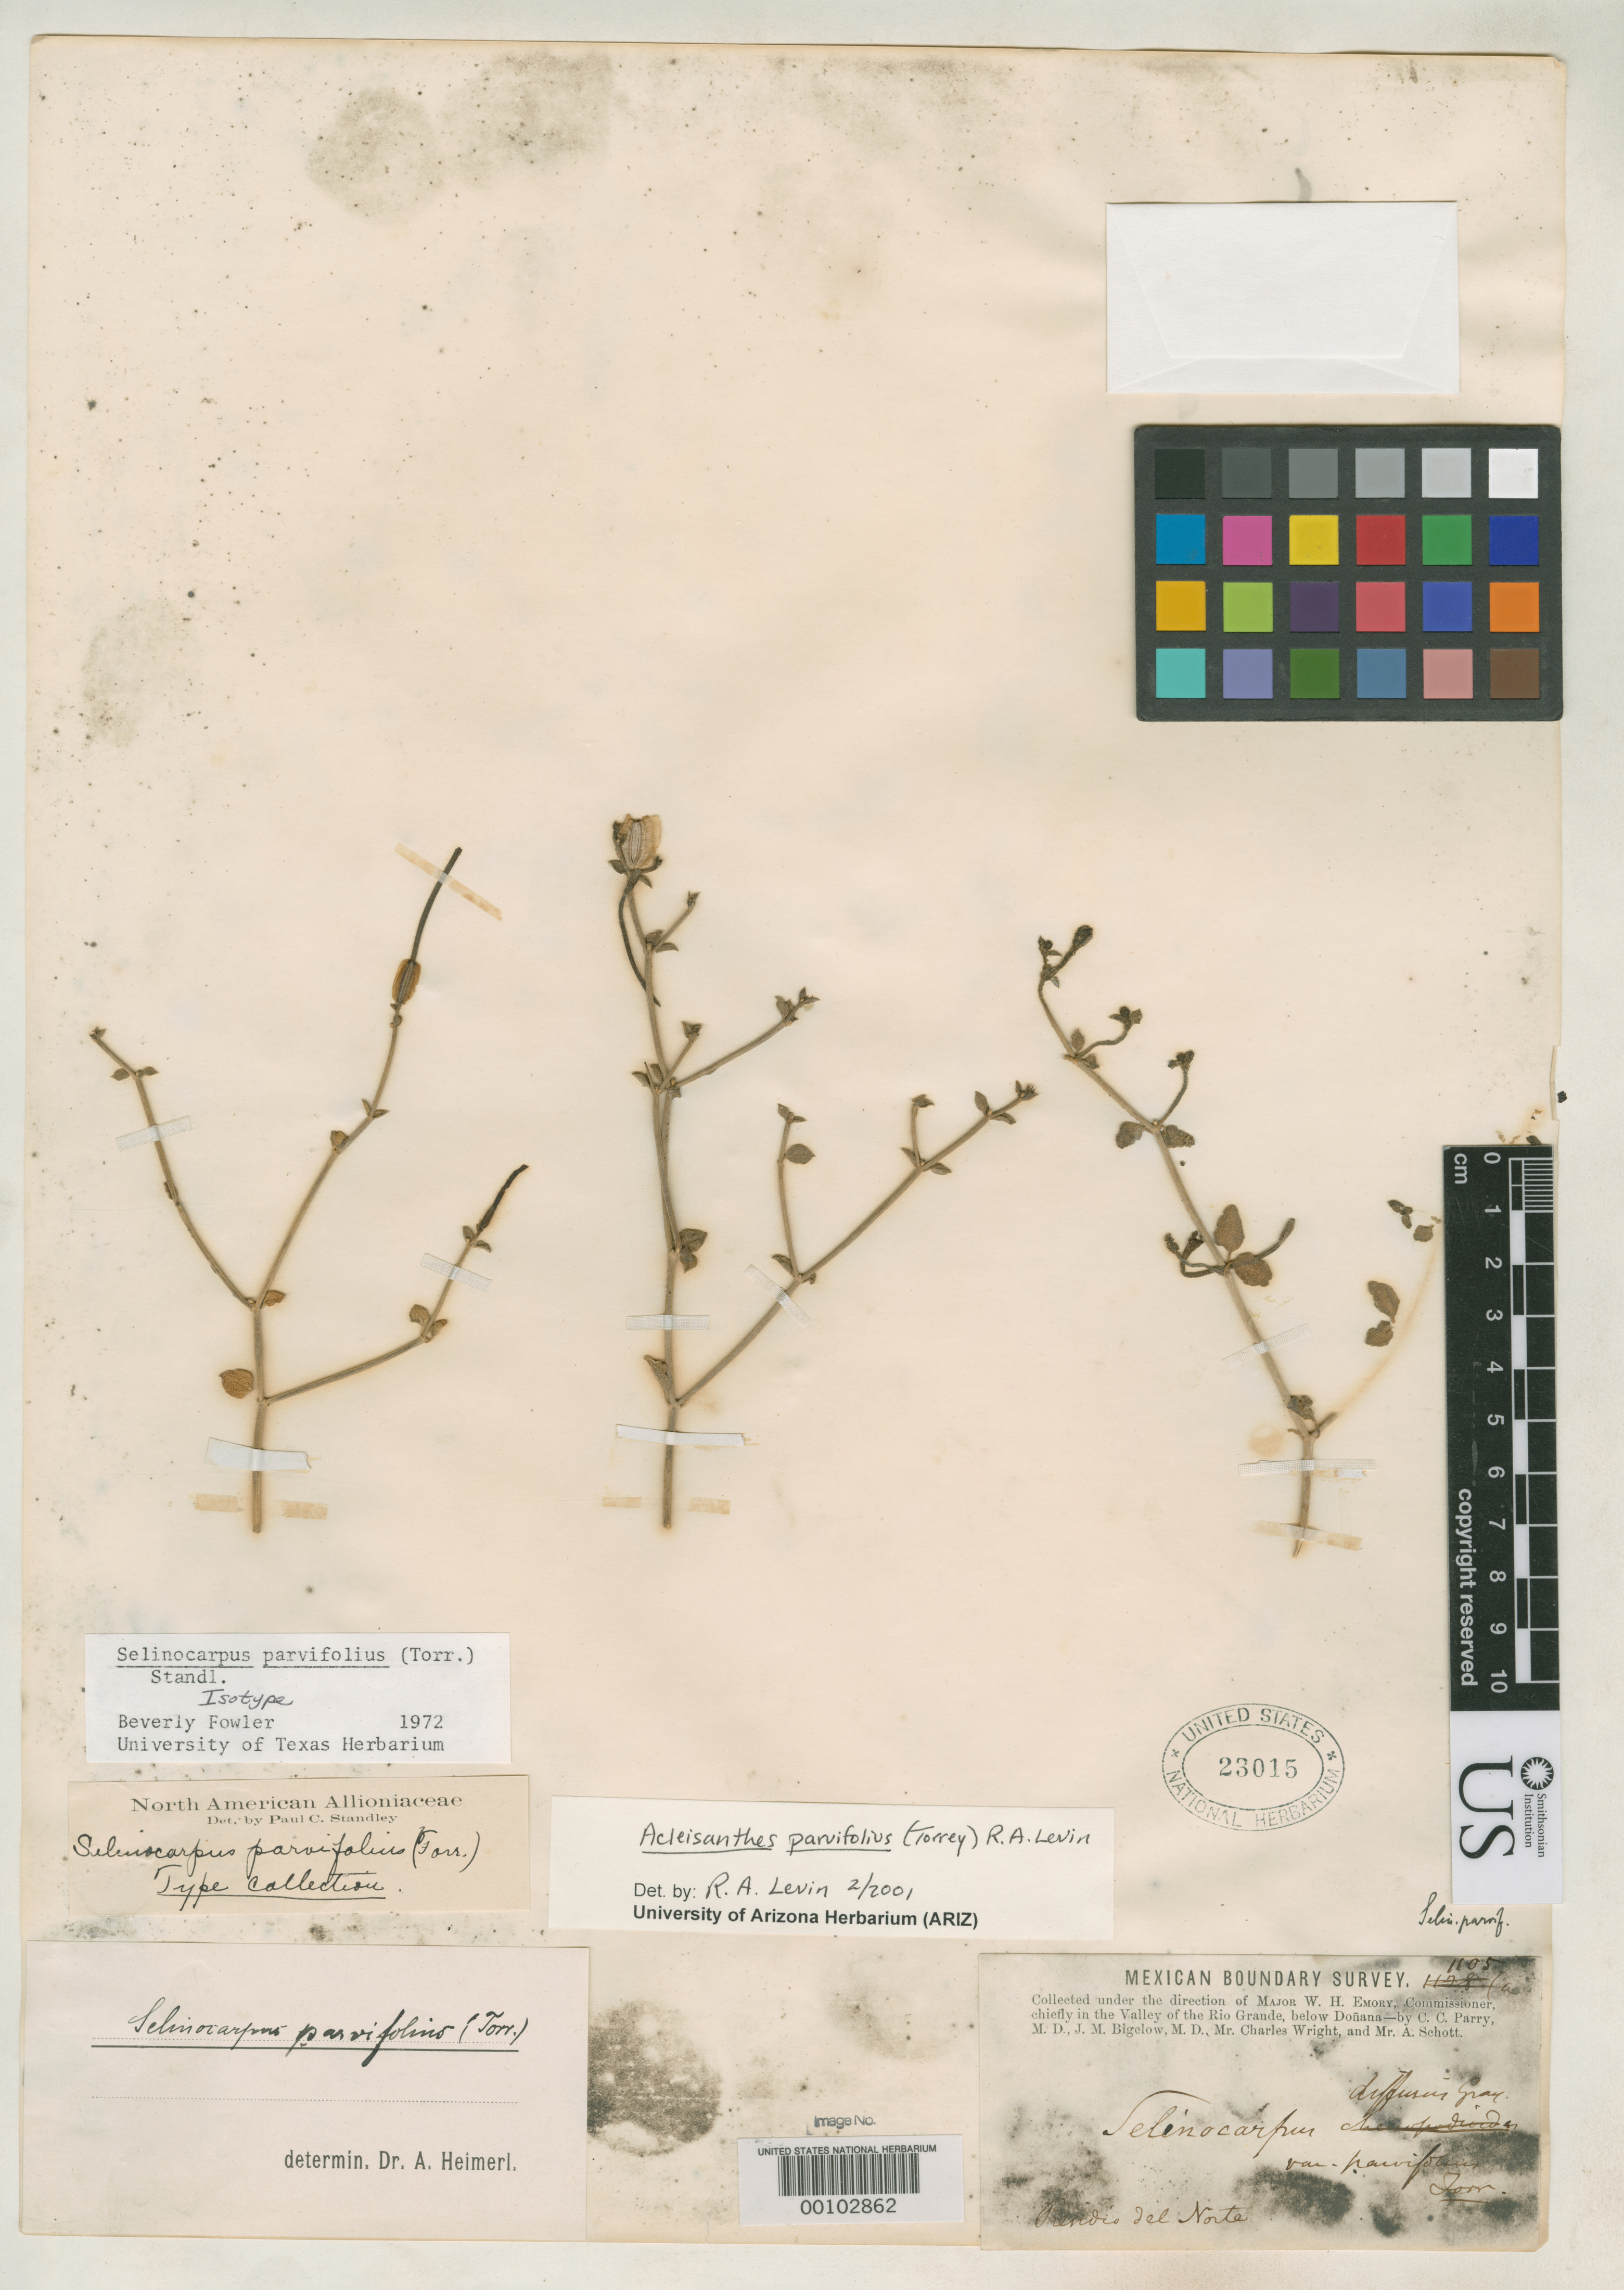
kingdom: Plantae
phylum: Tracheophyta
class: Magnoliopsida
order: Caryophyllales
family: Nyctaginaceae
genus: Selinocarpus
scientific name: Selinocarpus diffusus var. parvifolus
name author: Torr. in Emory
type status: Isotype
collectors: W. H. Emory, C. C. Parry, J. M. Bigelow, C. Wright & A. C. V. Schott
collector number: Mex. Boundary Surv. 1105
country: United States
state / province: Texas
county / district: Presidio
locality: Presidio del Norte.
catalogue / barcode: US 23015